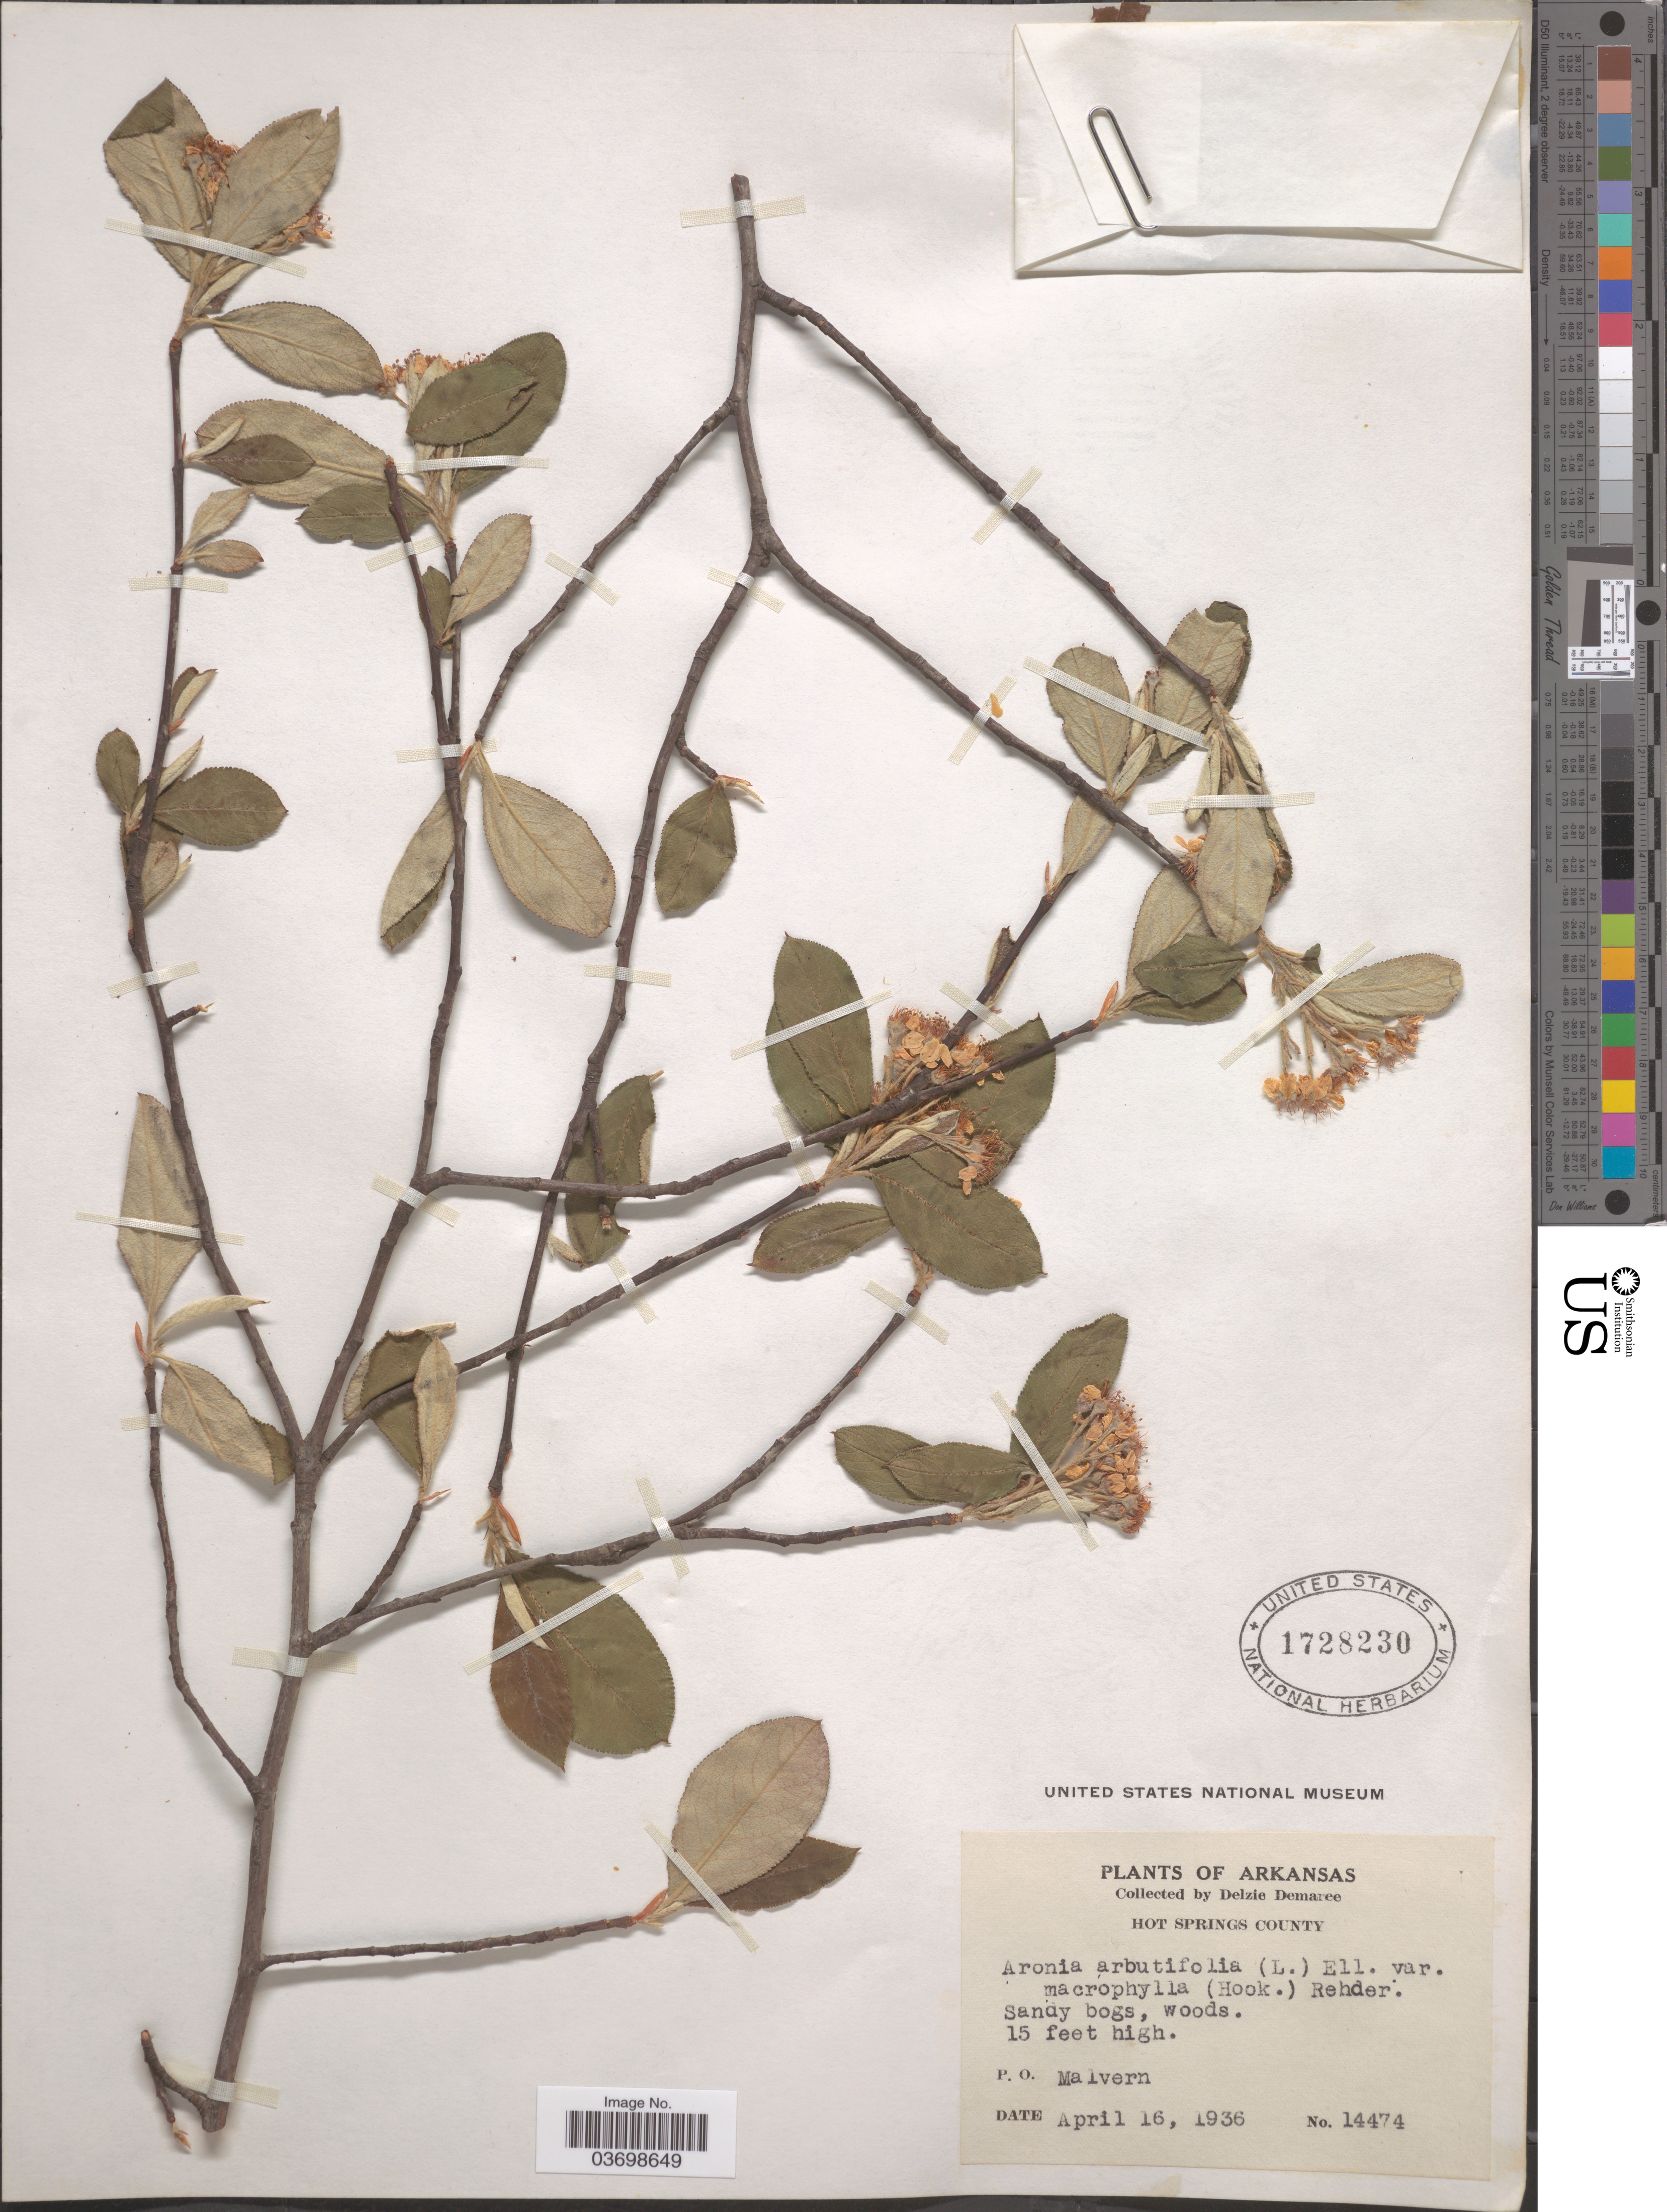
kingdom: Plantae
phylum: Tracheophyta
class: Magnoliopsida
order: Rosales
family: Rosaceae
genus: Aronia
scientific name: Aronia arbutifolia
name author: (L.) Pers.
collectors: D. Demaree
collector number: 14474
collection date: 1936-04-16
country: United States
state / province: Arkansas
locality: Hot Springs County. P. O. Malvern.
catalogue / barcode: US 1728230